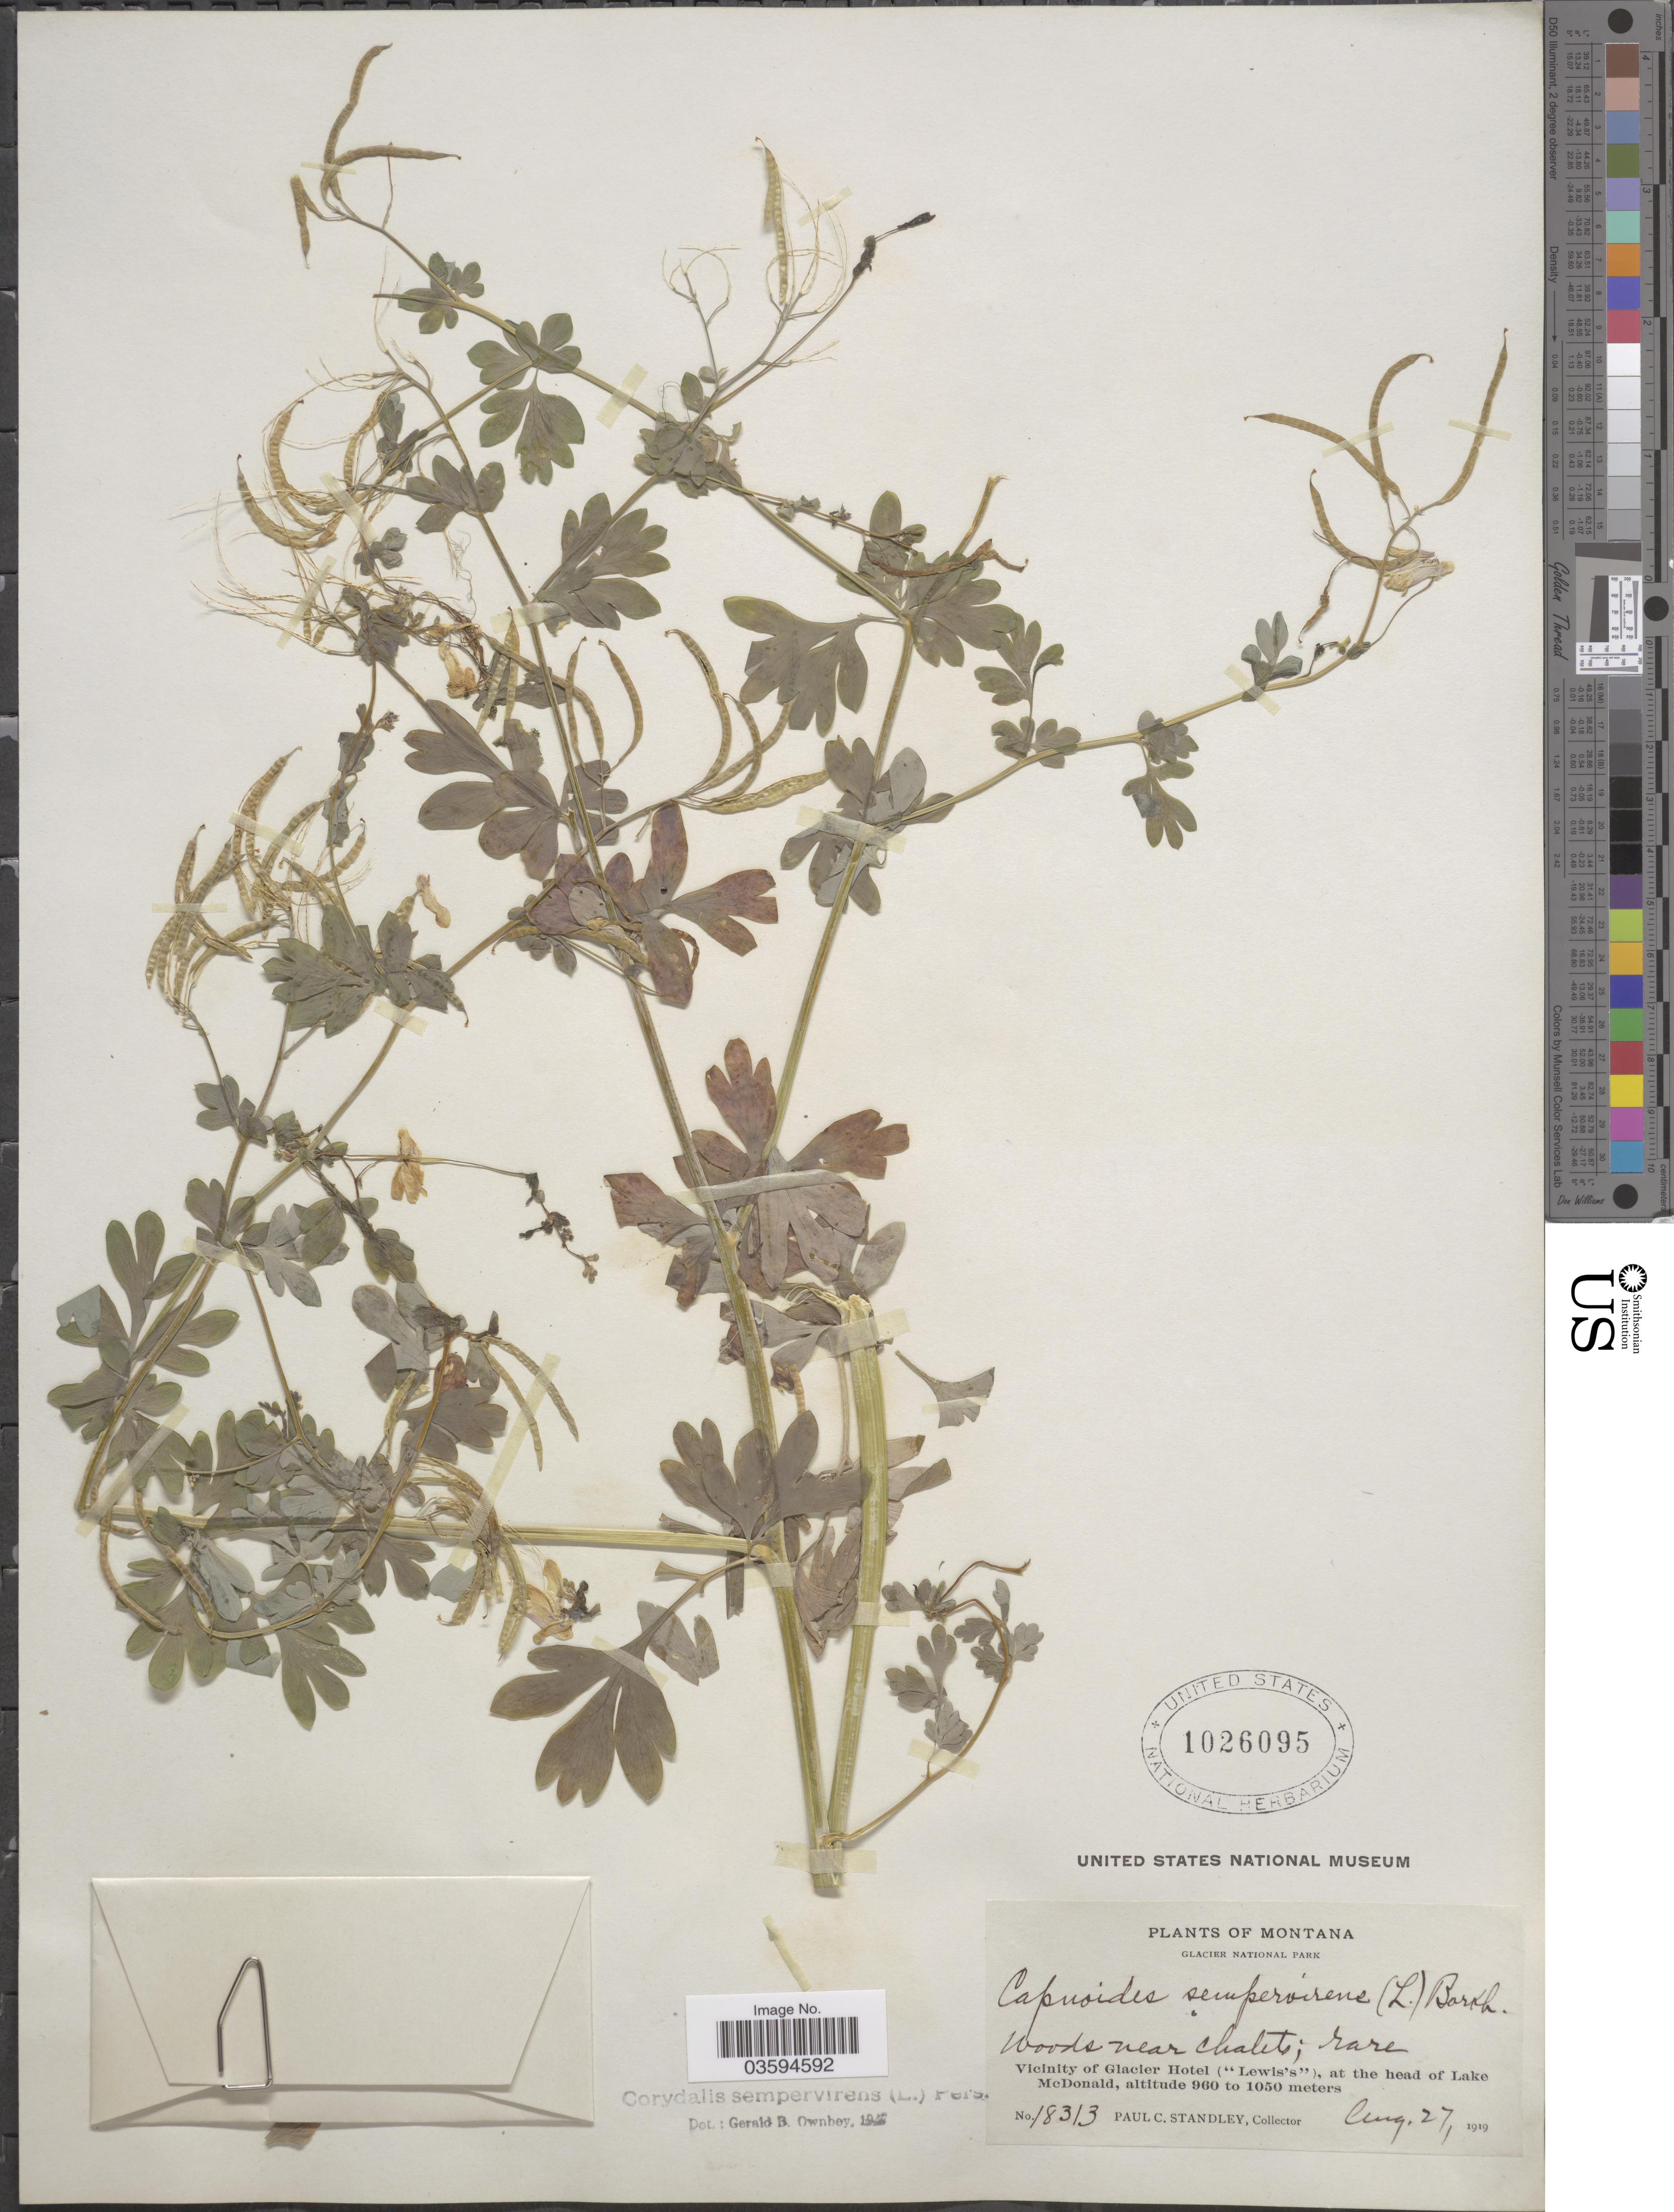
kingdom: Plantae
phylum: Tracheophyta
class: Magnoliopsida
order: Ranunculales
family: Papaveraceae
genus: Capnoides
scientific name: Capnoides sempervirens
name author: (L.) Borkh.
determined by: Strong, M. T., (US), Smithsonian Institution - National Museum of Natural History (UNITED STATES)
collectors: P. C. Standley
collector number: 18313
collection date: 1919-08-27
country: United States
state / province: Montana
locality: Glacier National Park. Woods near Chalets. Vicinity of Glacier Hotel ('Lewis's'), at the head of Lake McDonald.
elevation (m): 960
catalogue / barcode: US 1026095